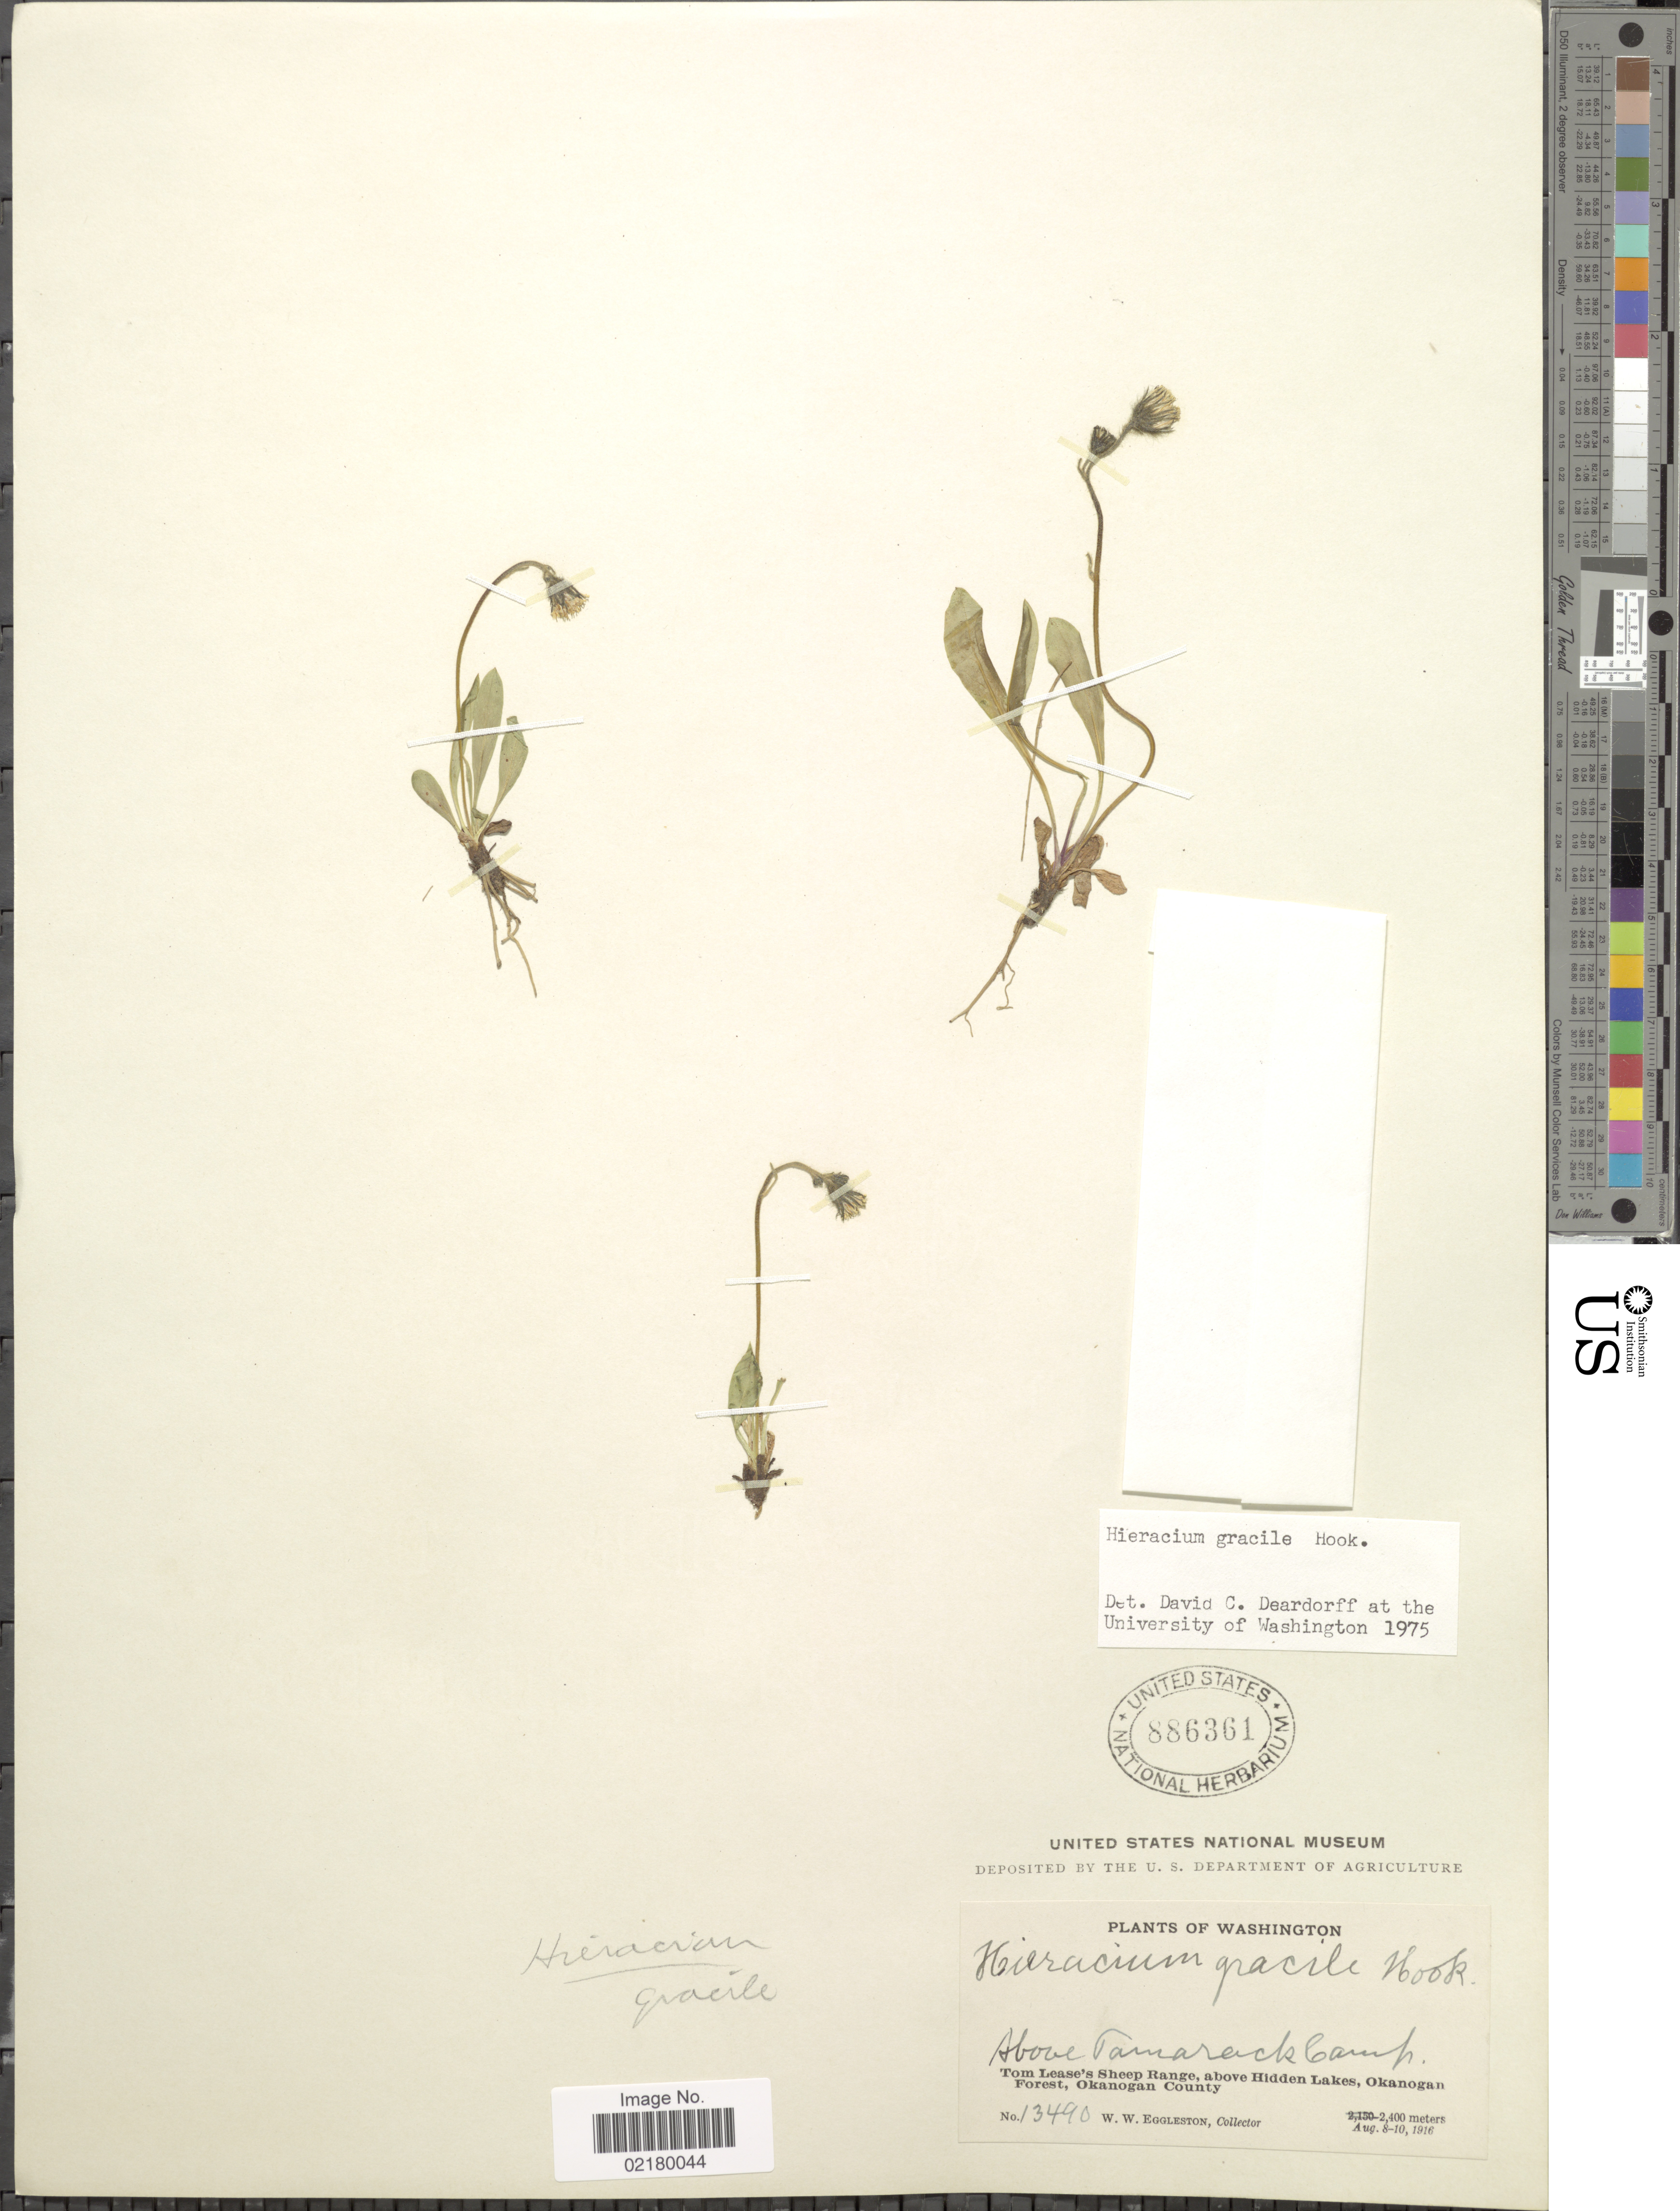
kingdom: Plantae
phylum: Tracheophyta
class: Magnoliopsida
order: Asterales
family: Asteraceae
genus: Hieracium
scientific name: Hieracium triste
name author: Willd. ex Spreng.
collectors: W. W. Eggleston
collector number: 13490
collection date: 1916-08-08/1916-08-10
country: United States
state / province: Washington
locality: Above Tamarock Camp, Tom Lease's Sheep Range, above Hidden Lakes, Okanogan Forest, Okanogan City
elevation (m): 2400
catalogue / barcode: US 886361